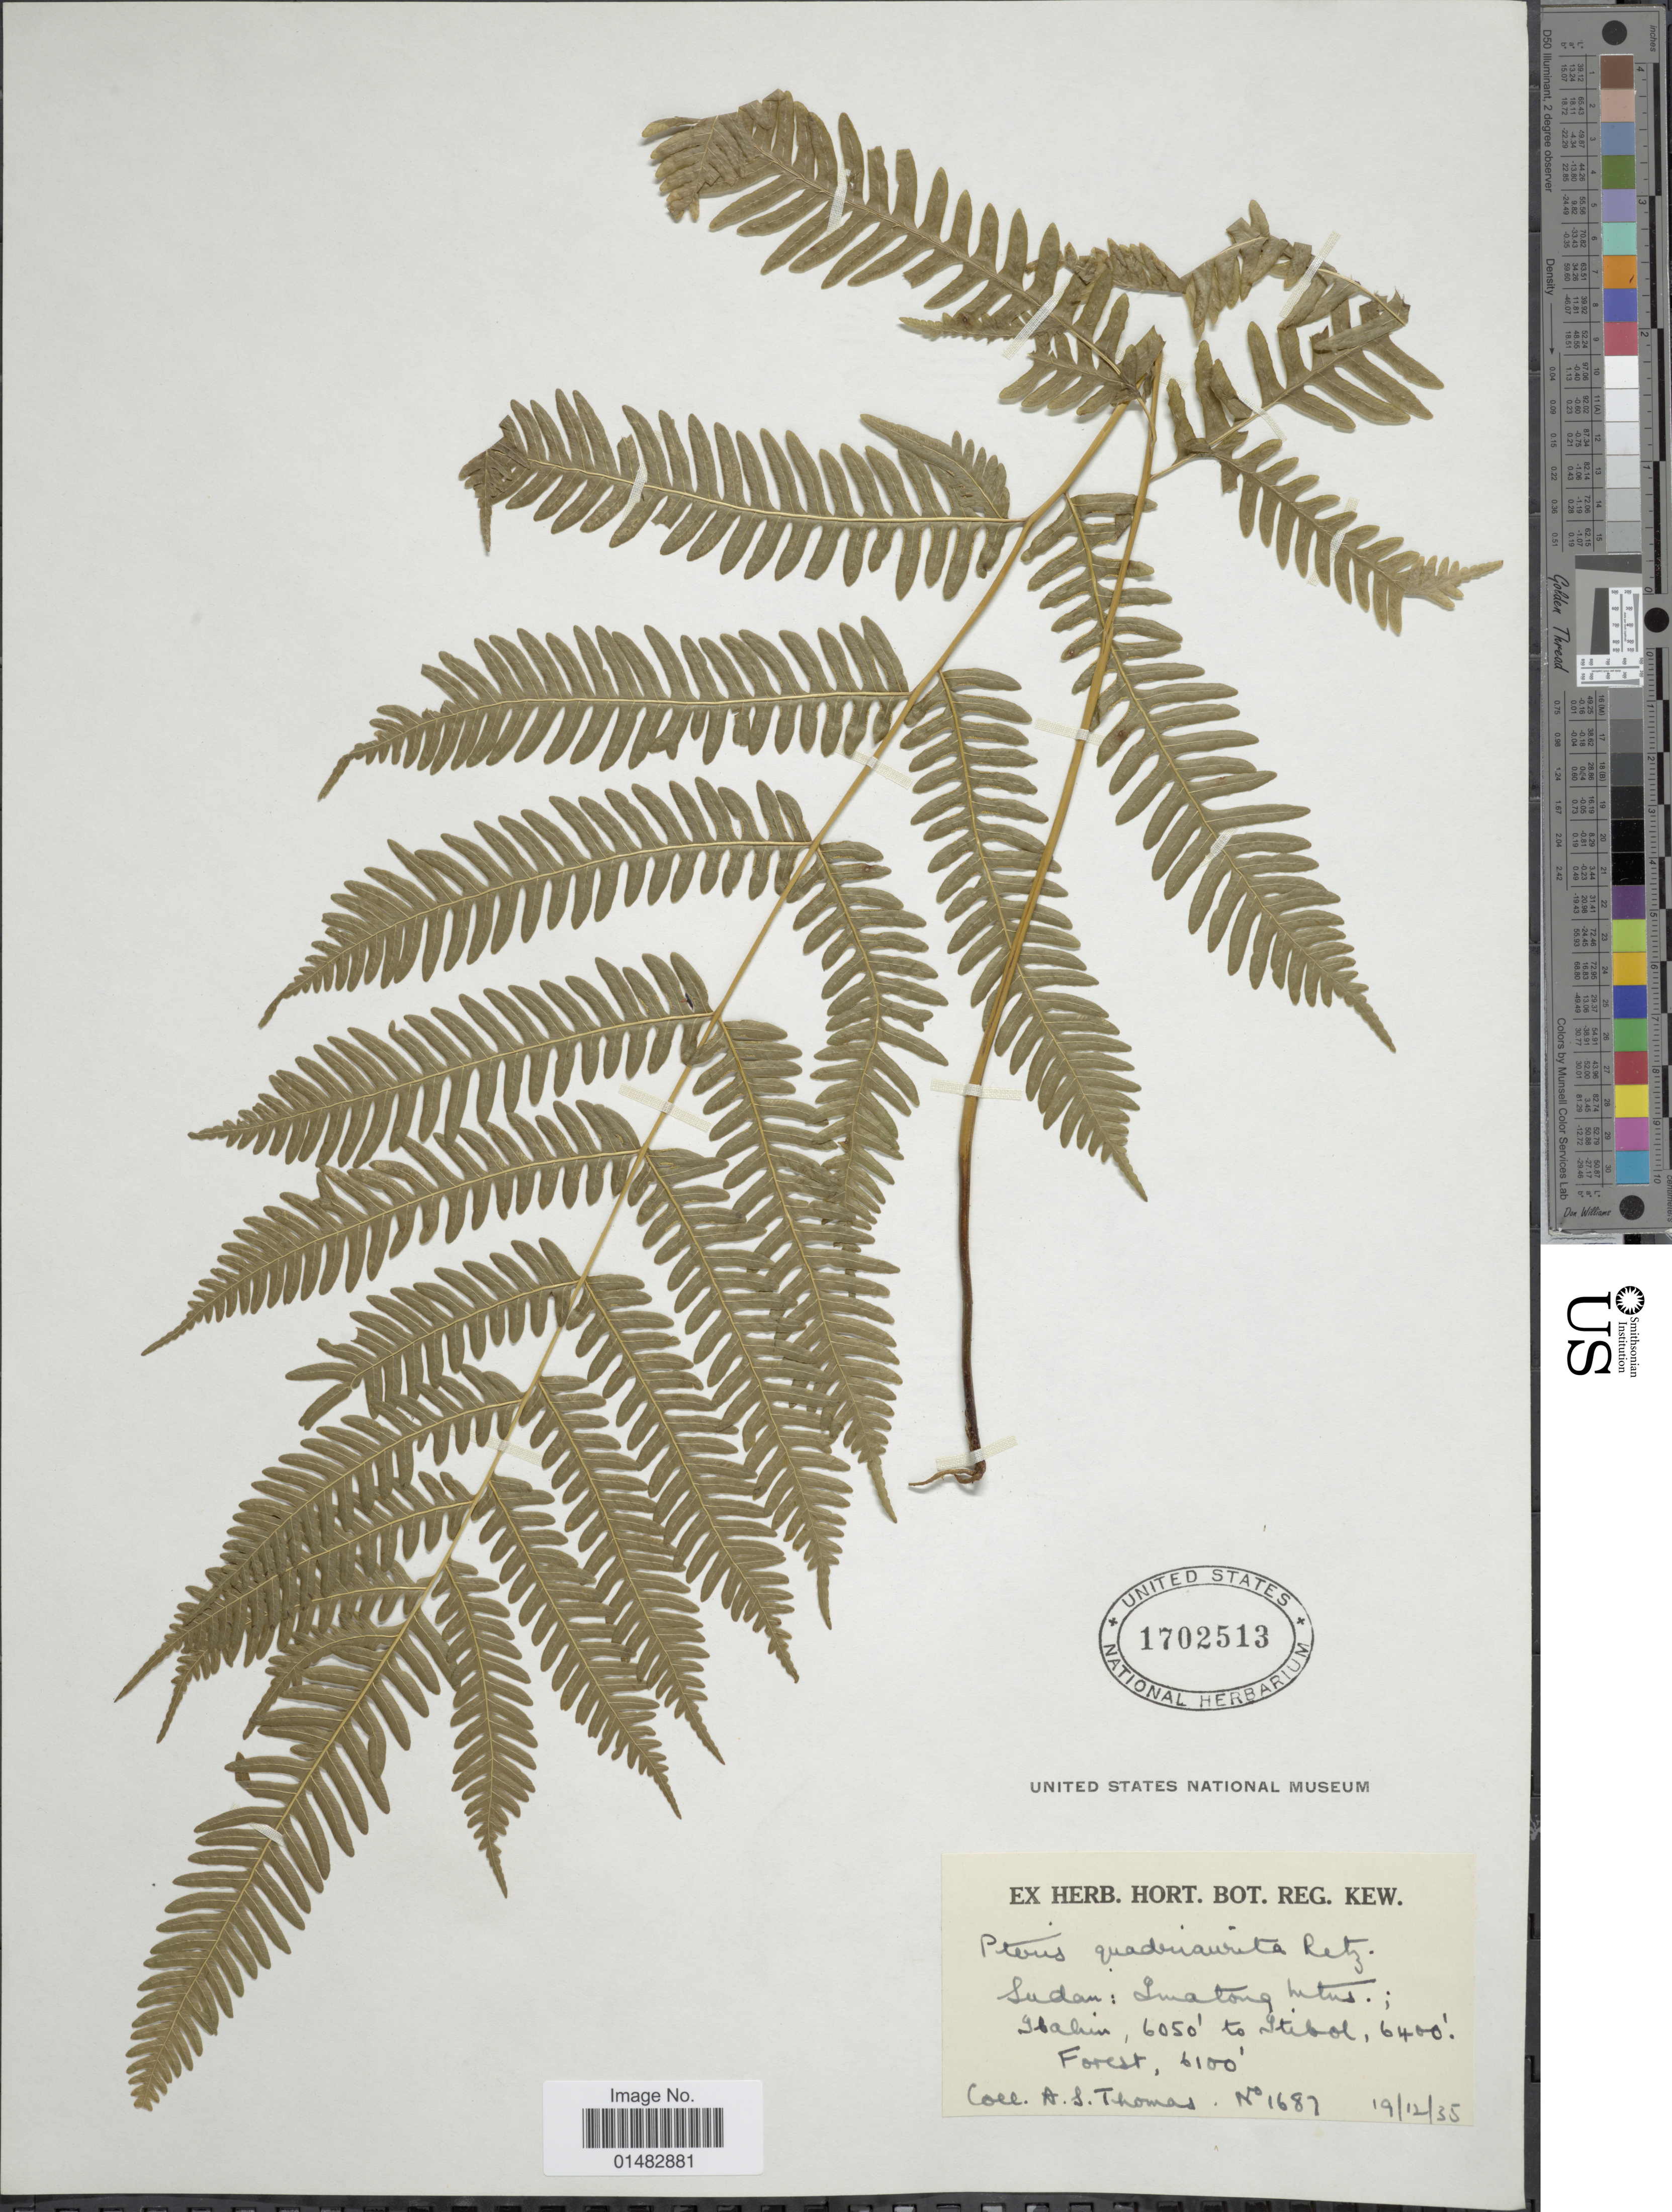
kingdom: Plantae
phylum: Tracheophyta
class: Polypodiopsida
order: Polypodiales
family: Pteridaceae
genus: Pteris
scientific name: Pteris quadriaurita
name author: Retz.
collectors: A. Thomas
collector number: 1687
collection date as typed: Transcribed d/m/y: 19/12/35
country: Sudan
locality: Imatong Mtns, Ibahin to Itibol.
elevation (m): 1844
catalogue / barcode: US 1702513